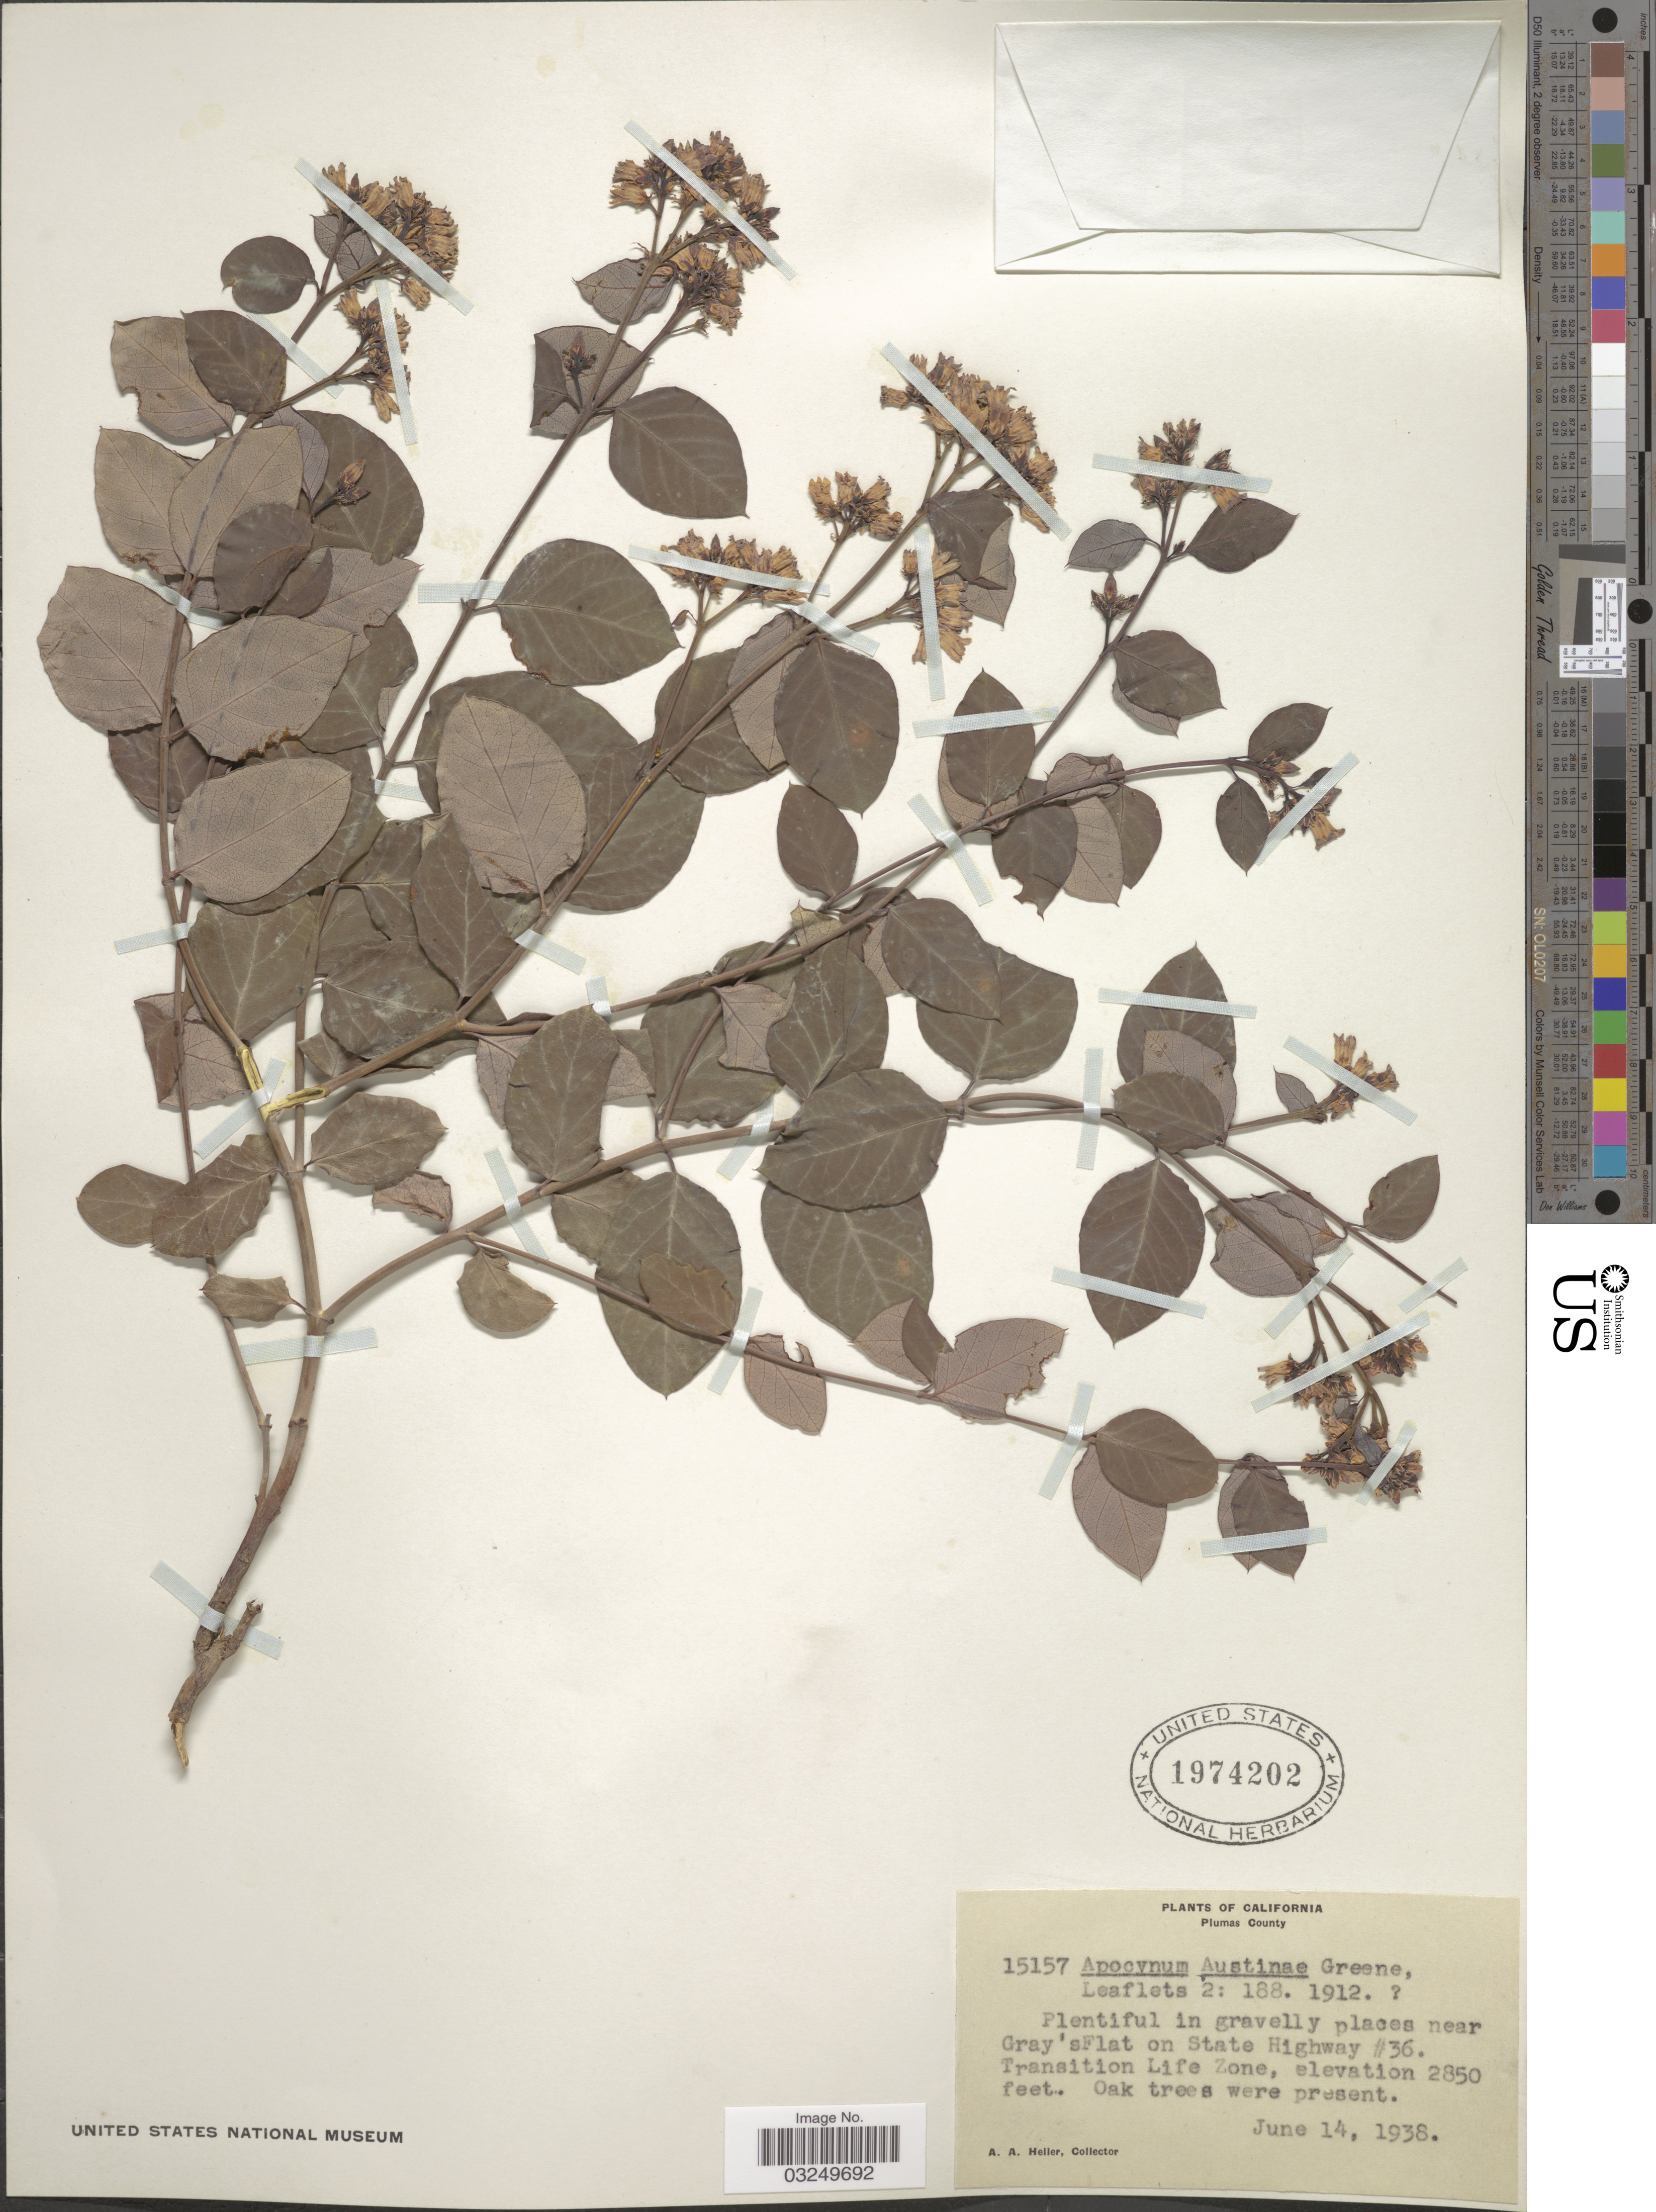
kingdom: Plantae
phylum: Tracheophyta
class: Magnoliopsida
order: Gentianales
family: Apocynaceae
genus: Apocynum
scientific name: Apocynum austinae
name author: S.W. Greene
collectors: A. A. Heller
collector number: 15157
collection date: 1938-06-14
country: United States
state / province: California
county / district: Plumas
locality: Plumas County. Near Gray'sFlat on State Highway #36. Transition Life Zone.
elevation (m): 869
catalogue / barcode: US 1974202